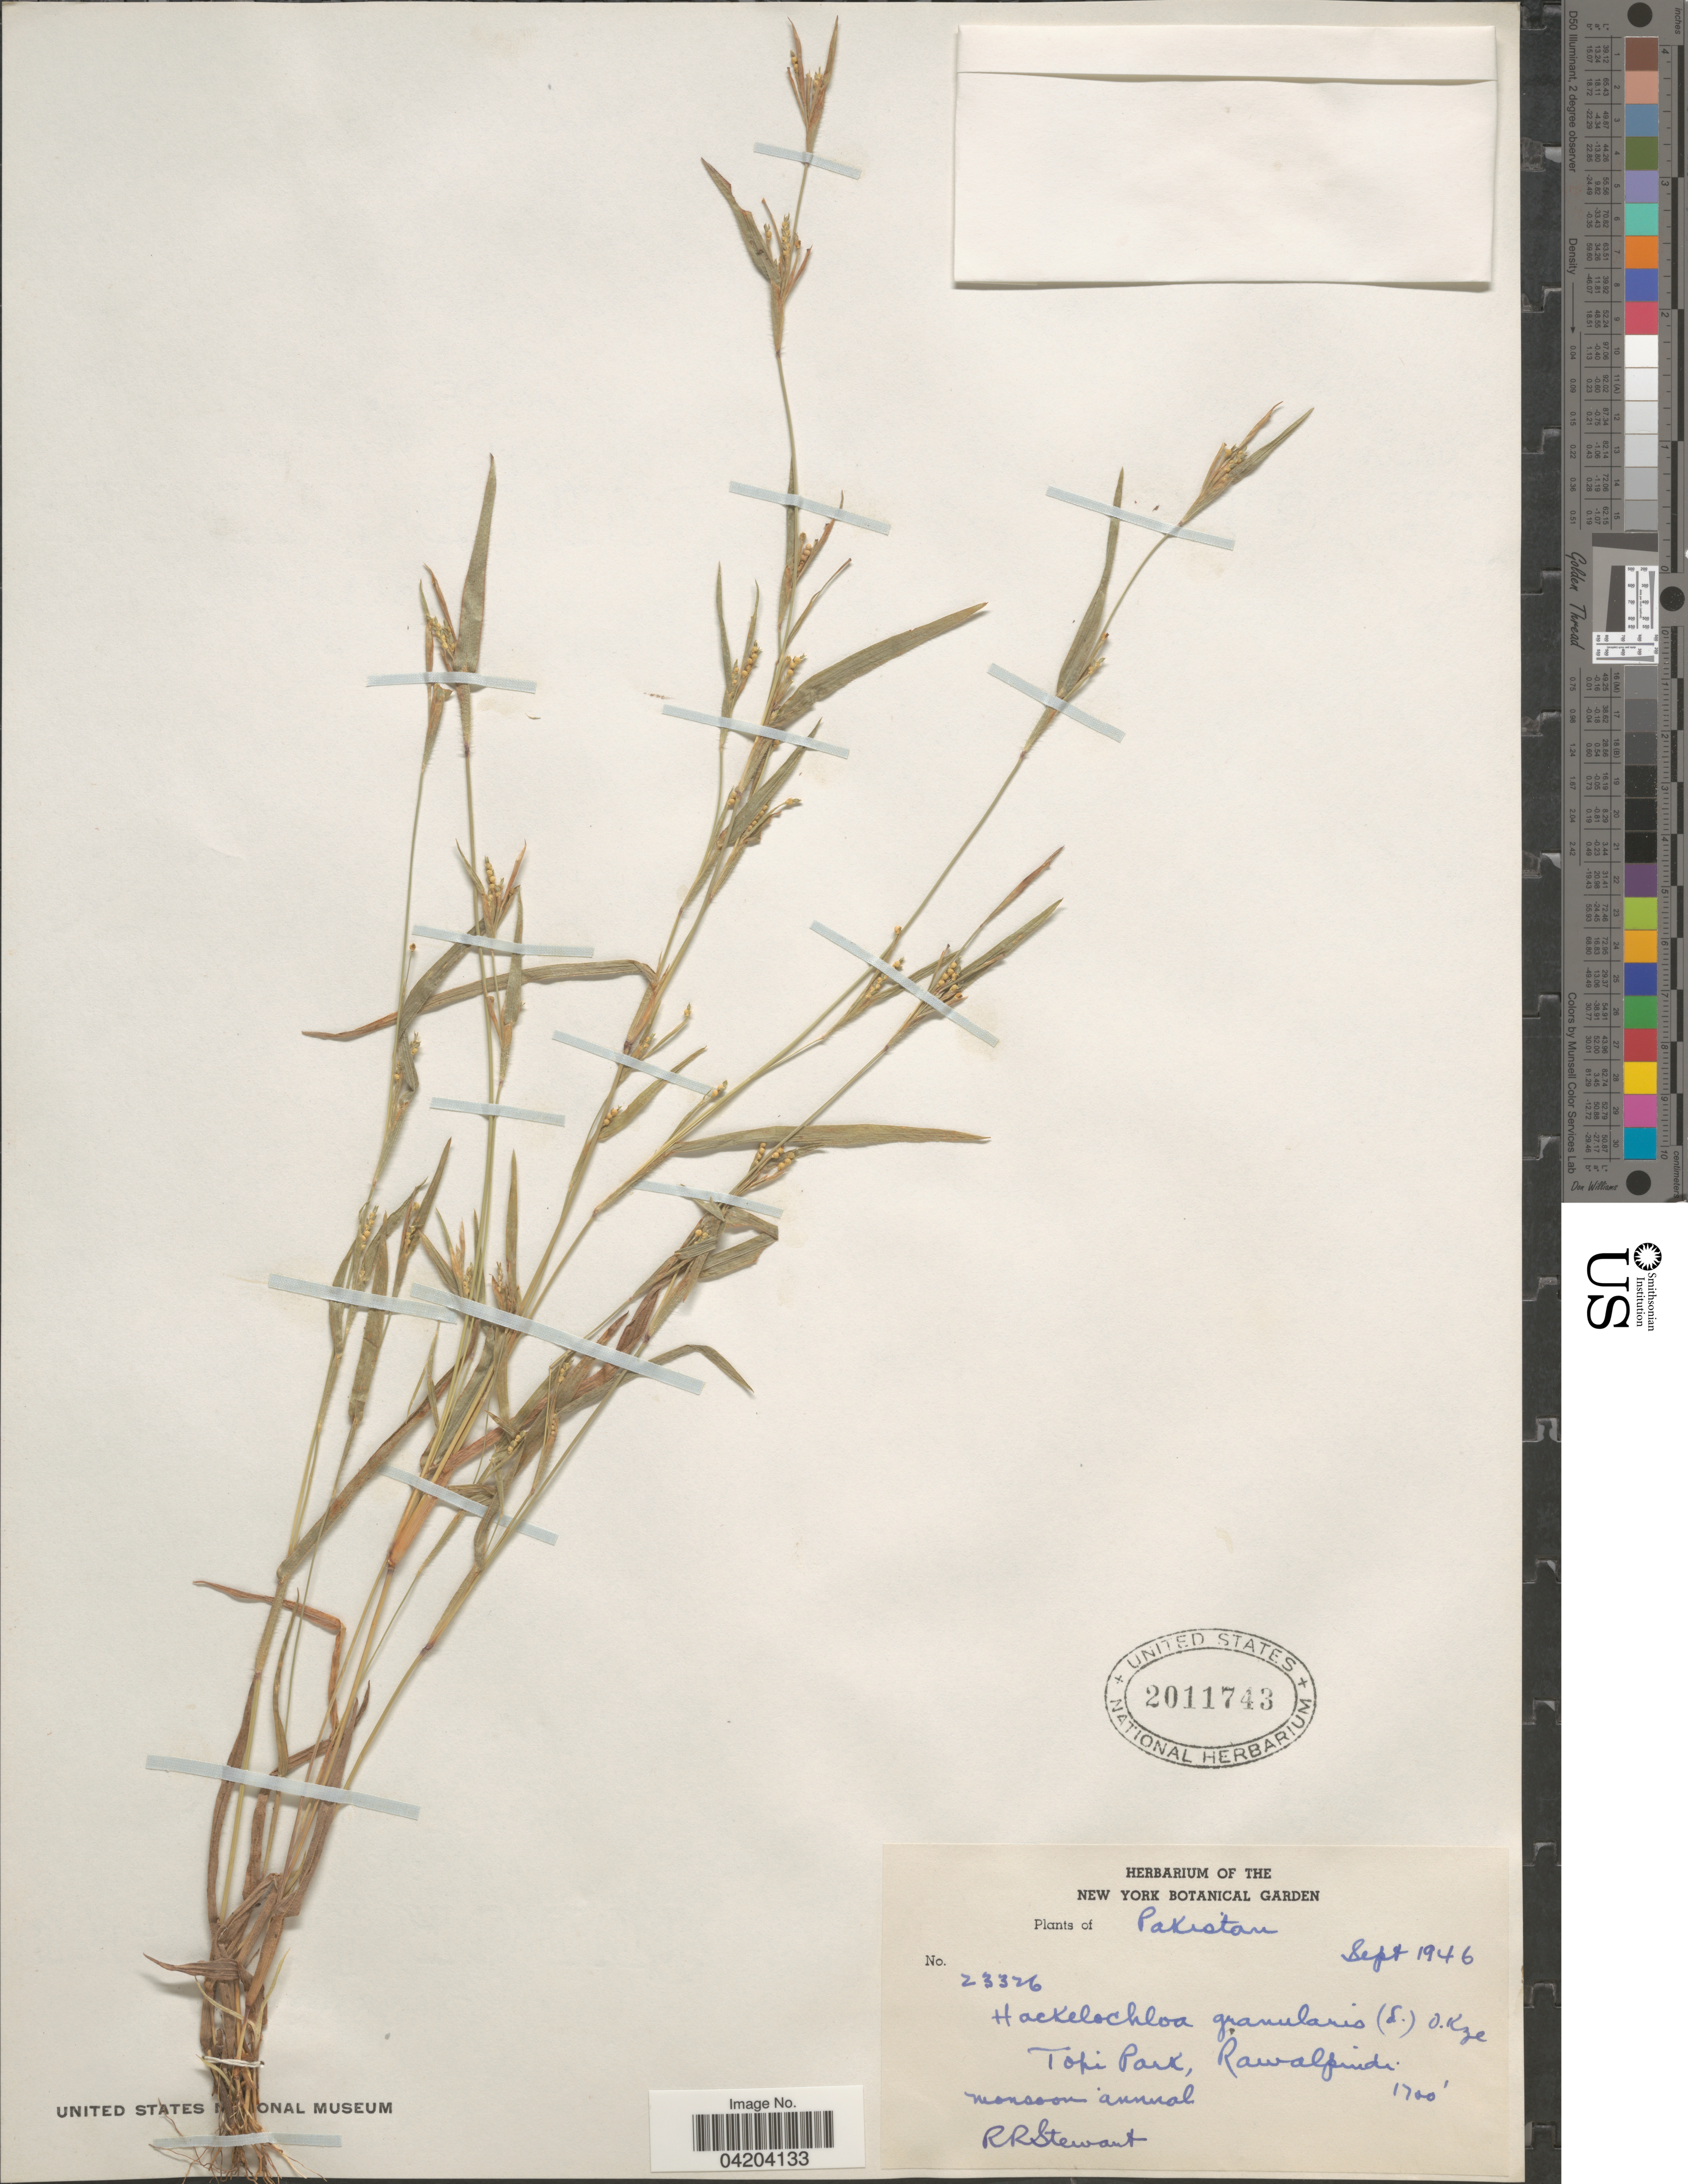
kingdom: Plantae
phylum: Tracheophyta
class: Liliopsida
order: Poales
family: Poaceae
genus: Mnesithea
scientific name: Mnesithea granularis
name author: (L.) de Koning & Sosef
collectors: R. Stewart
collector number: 23326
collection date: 1946-09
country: Pakistan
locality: Topi Park, Rawalpindi.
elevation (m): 518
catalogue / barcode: US 2011743